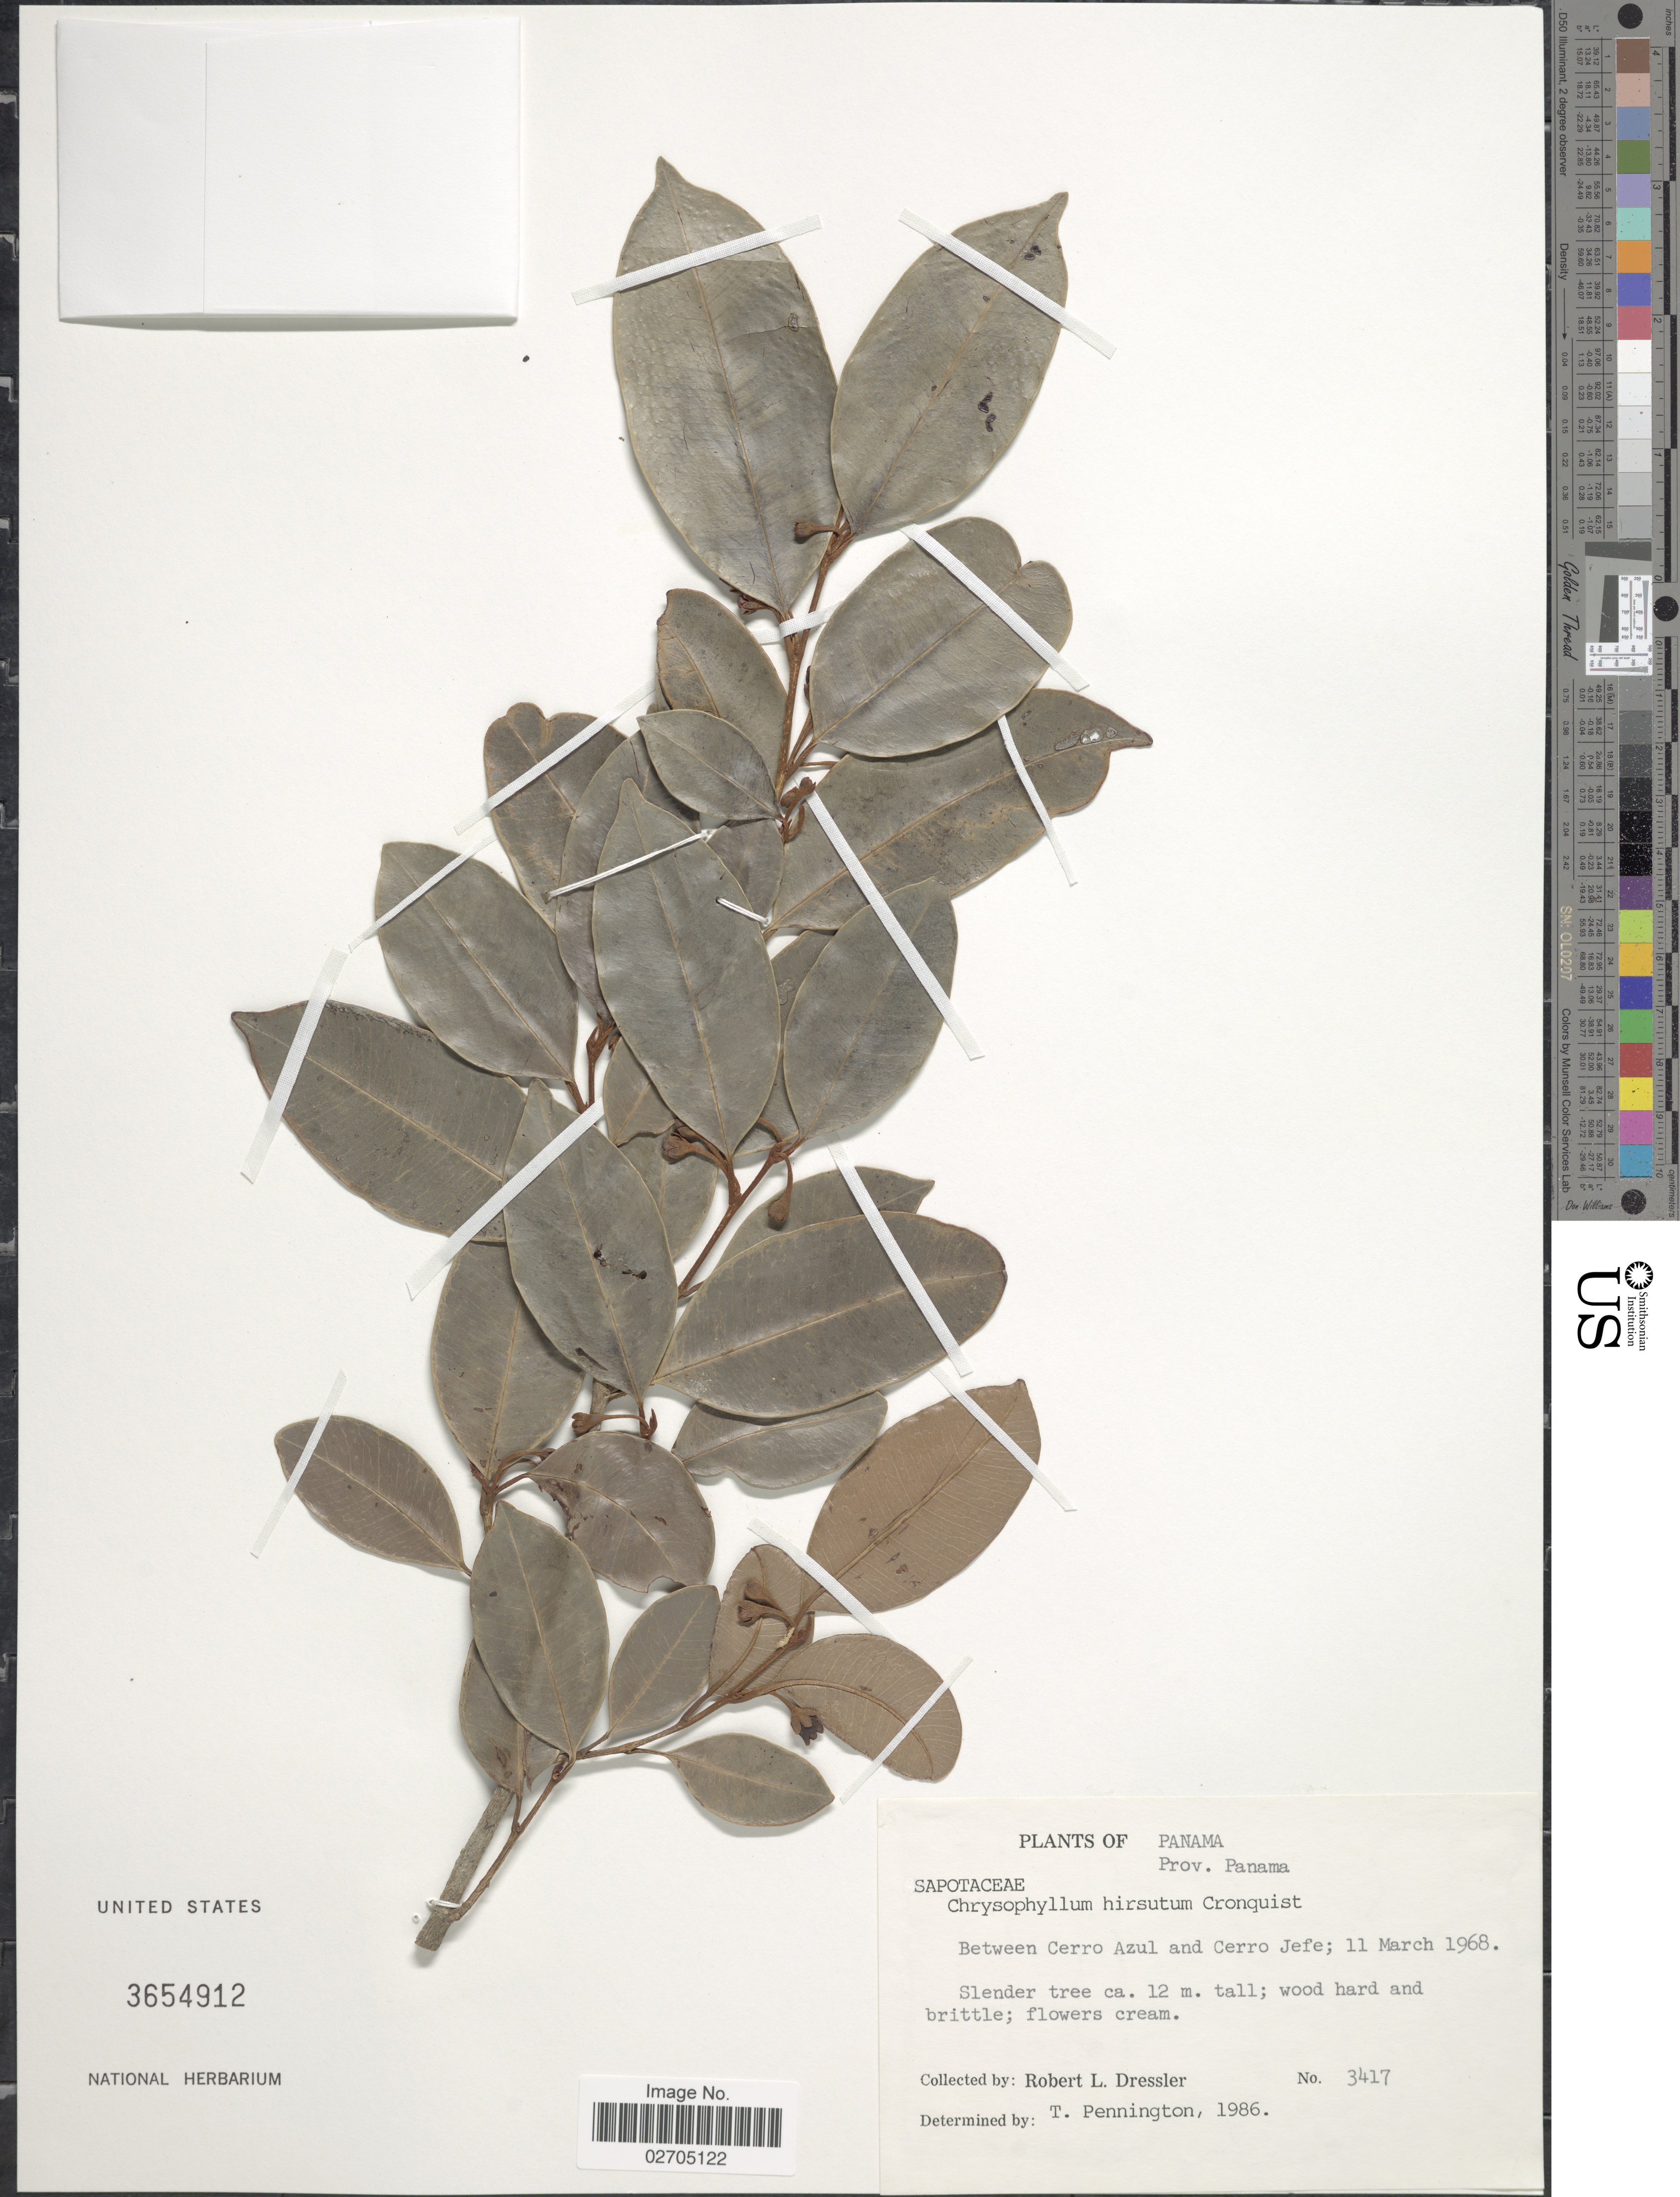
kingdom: Plantae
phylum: Tracheophyta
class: Magnoliopsida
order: Ericales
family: Sapotaceae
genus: Chrysophyllum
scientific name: Chrysophyllum hirsutum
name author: Cronq.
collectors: R. Dressler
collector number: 3417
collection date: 1968-03-11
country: Panama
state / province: Panamá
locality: Between Cerro Azul and Cerro Jefe.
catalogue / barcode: US 3654912